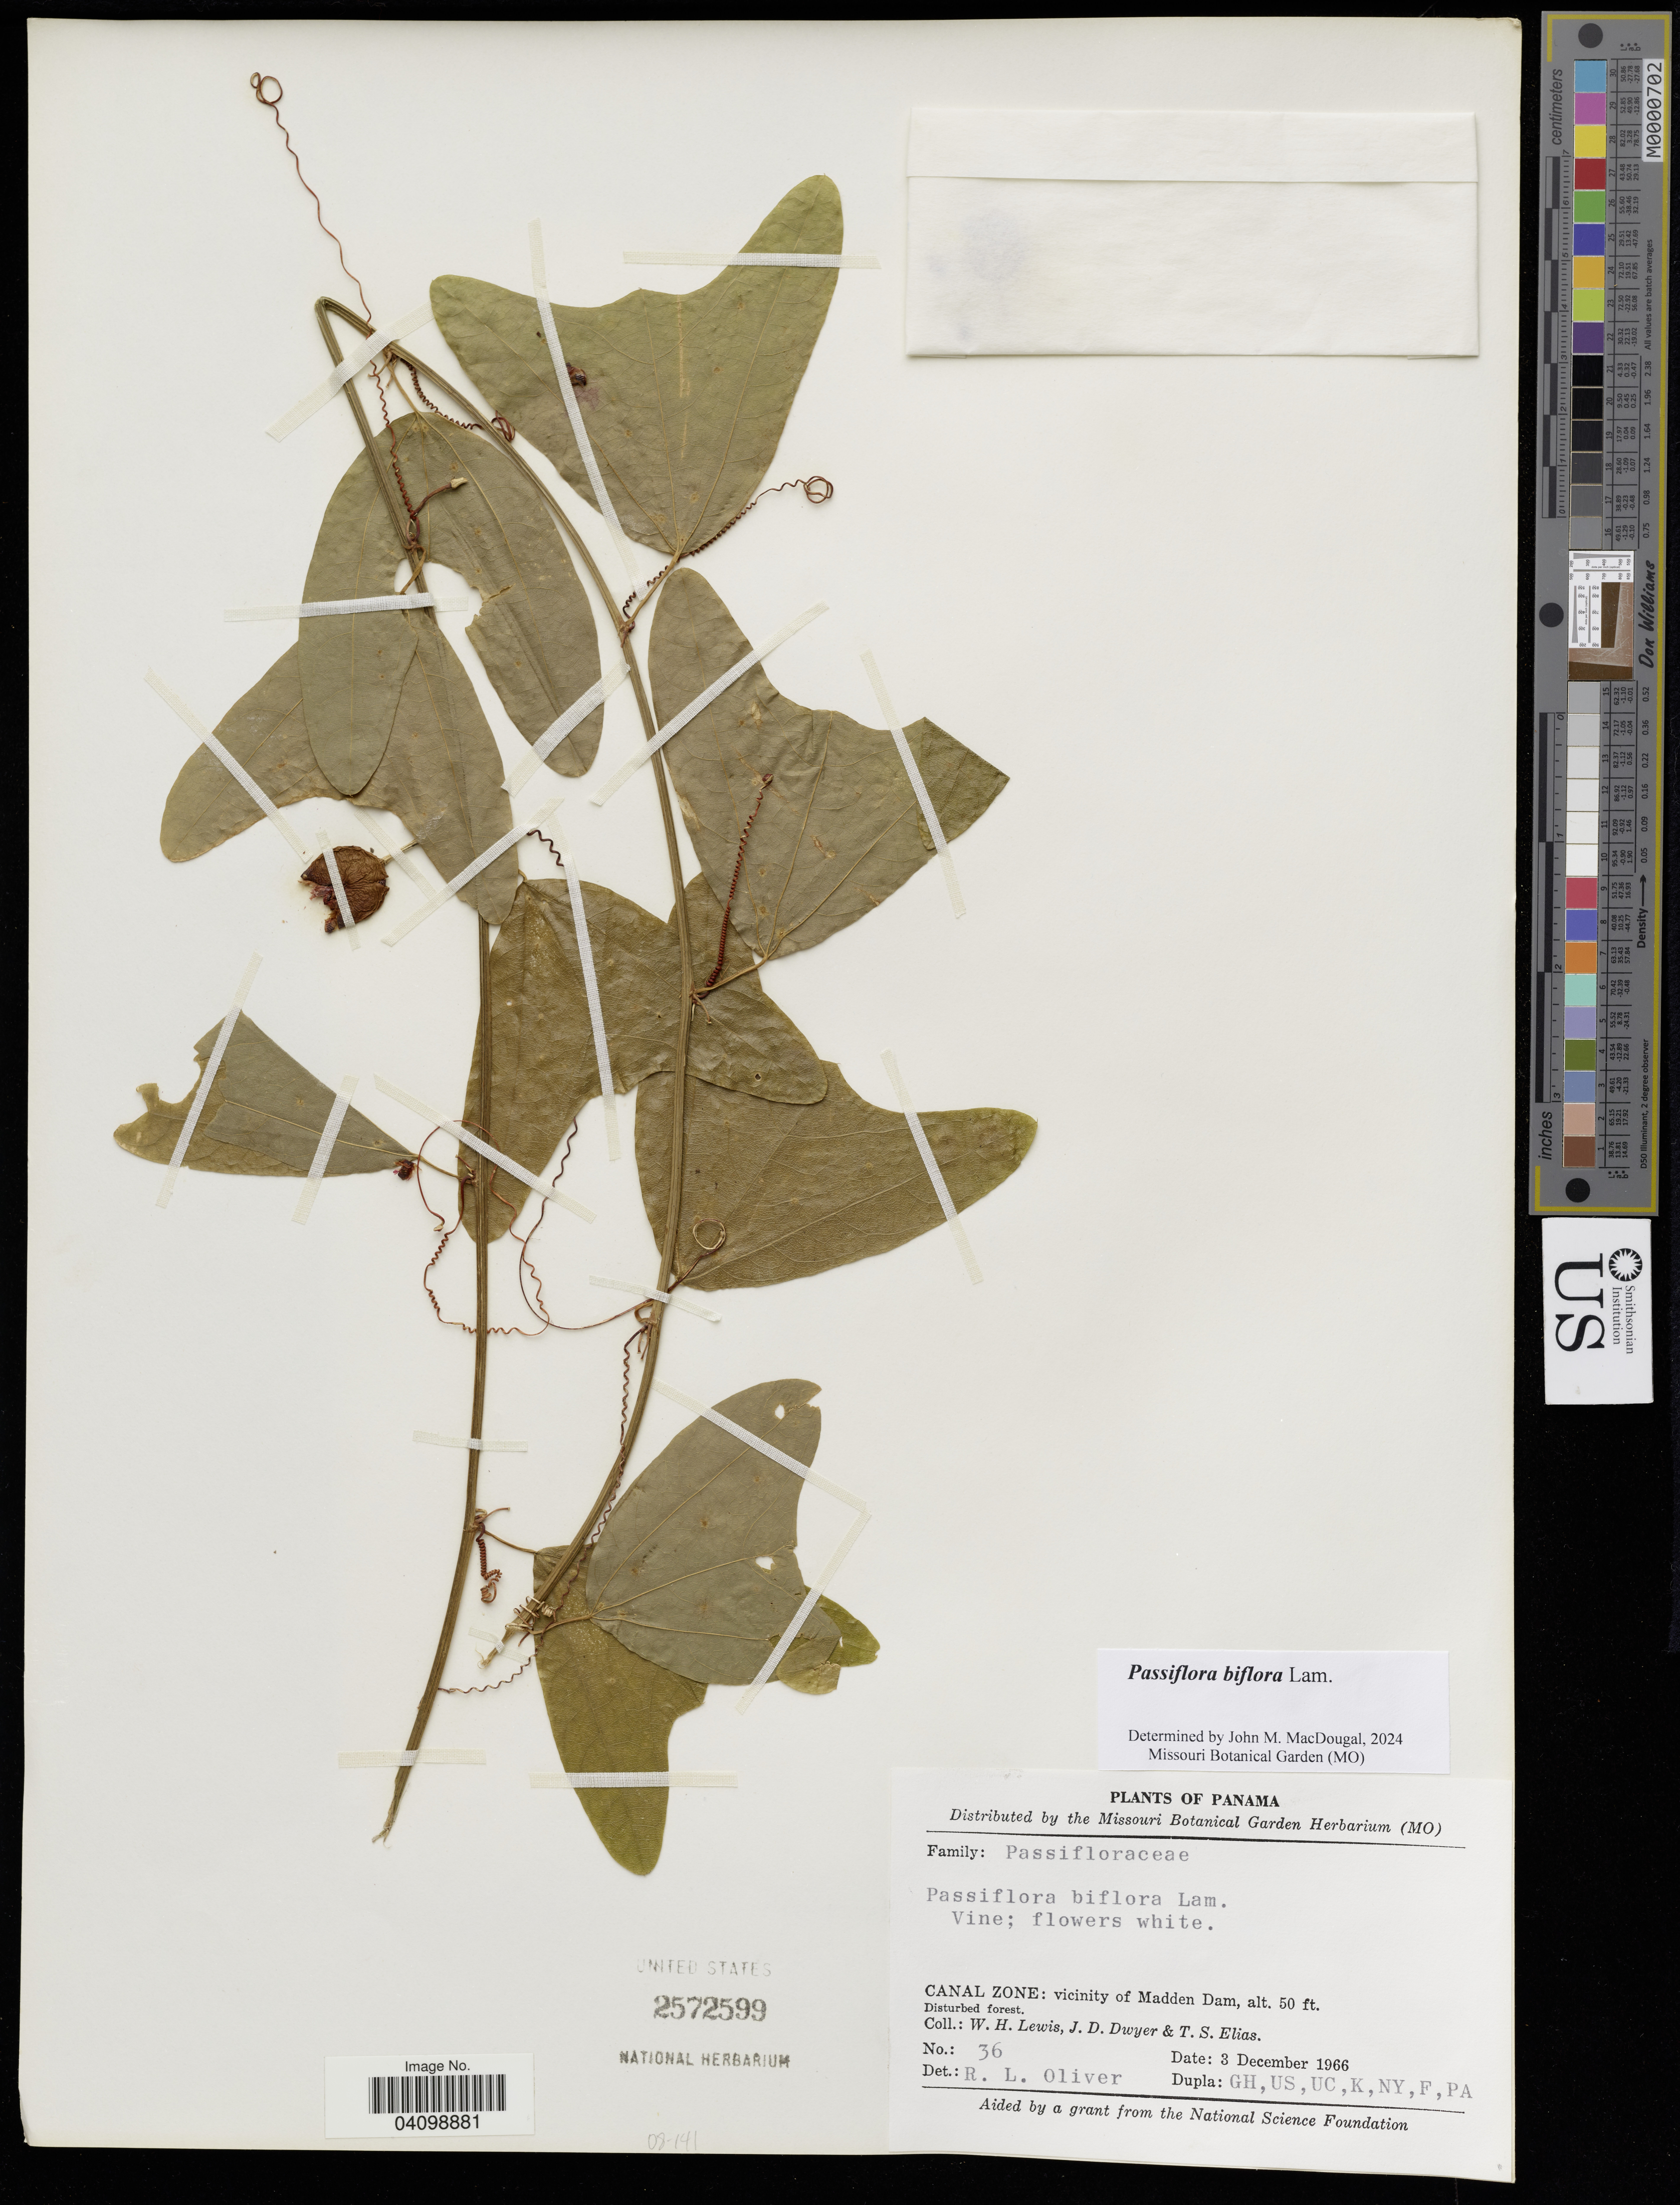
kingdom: Plantae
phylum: Tracheophyta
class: Magnoliopsida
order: Malpighiales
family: Passifloraceae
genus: Passiflora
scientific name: Passiflora biflora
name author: Lam.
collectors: W. H. Lewis, J. D. Dwyer & T. S. Elias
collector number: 36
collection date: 1966-12-03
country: Panama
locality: Canal Zone: vicinity of Madden Dam.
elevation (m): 15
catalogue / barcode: US 2572599